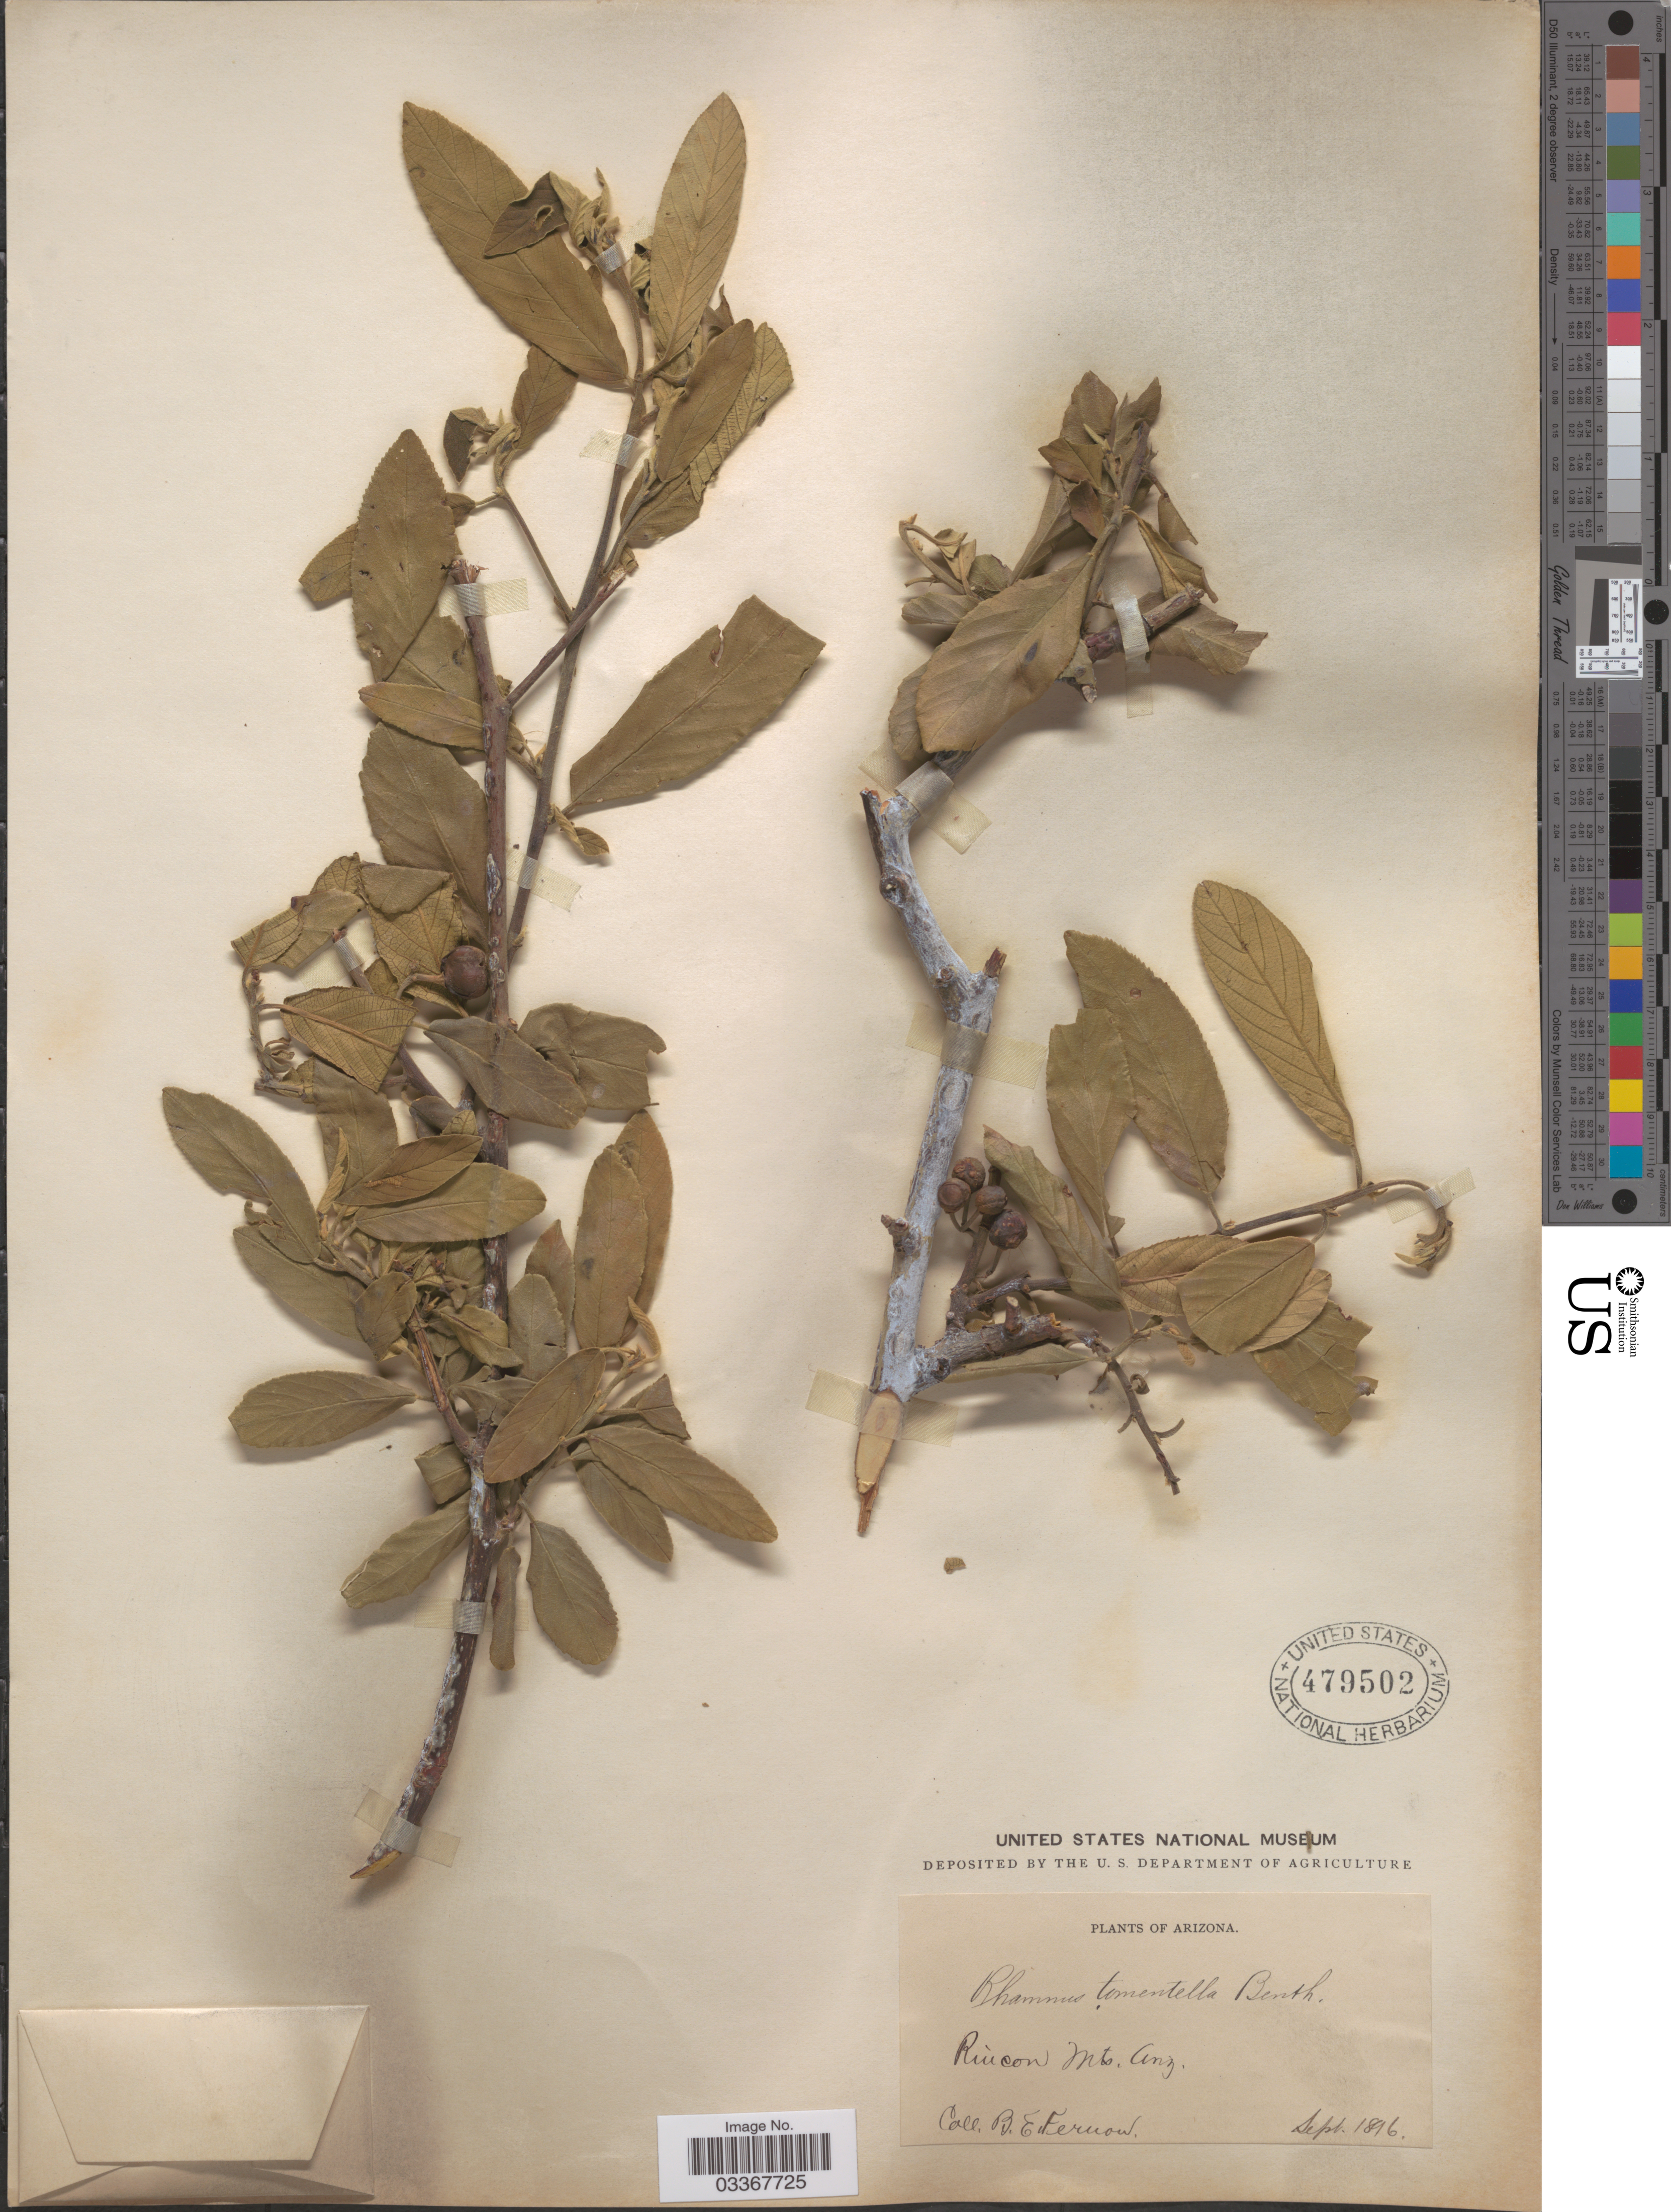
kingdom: Plantae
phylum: Tracheophyta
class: Magnoliopsida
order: Rosales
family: Rhamnaceae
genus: Frangula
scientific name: Frangula californica subsp. ursina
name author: (Greene) Kartesz & Gandhi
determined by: Strong, Mark T., (BOT), Smithsonian Institution - National Museum of Natural History (UNITED STATES)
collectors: B. Fernow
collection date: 1896-09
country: United States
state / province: Arizona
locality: Rincon Mts.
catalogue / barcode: US 479502